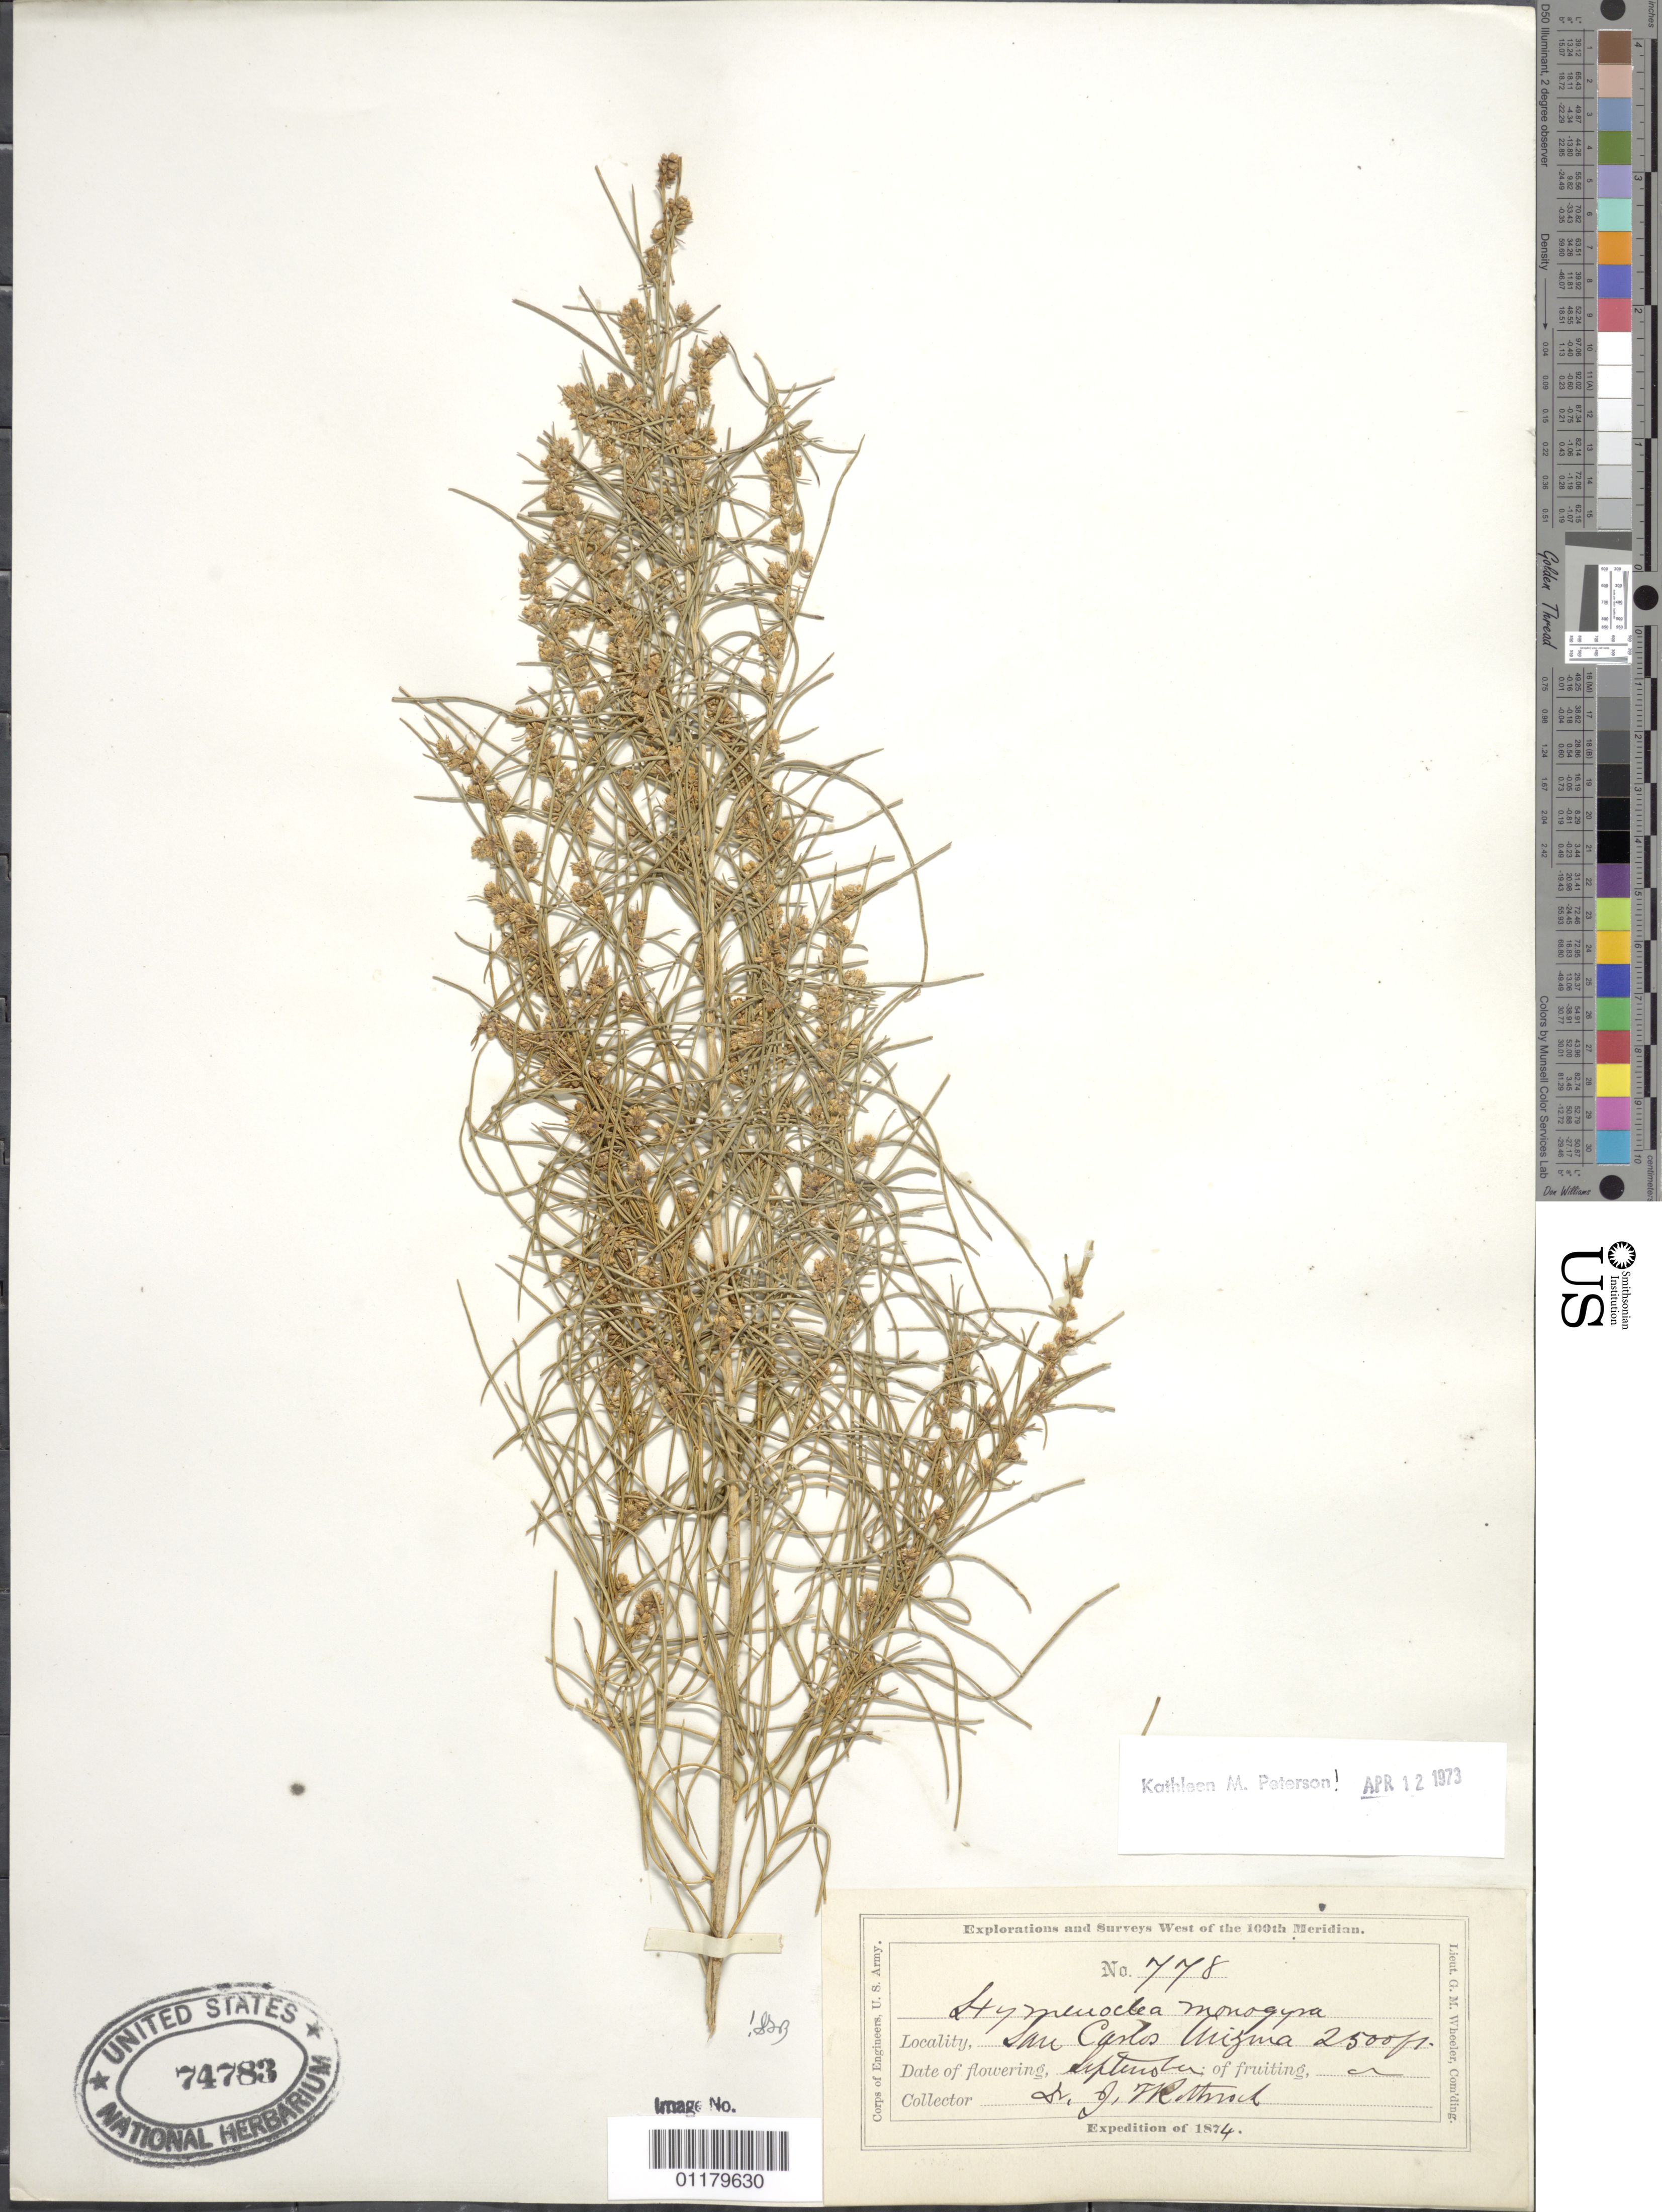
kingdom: Plantae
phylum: Tracheophyta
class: Magnoliopsida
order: Asterales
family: Asteraceae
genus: Hymenoclea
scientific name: Hymenoclea monogyra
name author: Torr. & A. Gray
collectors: J. T. Rothrock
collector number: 778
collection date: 1874-09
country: United States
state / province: Arizona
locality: San Carlos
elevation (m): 762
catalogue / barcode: US 74783